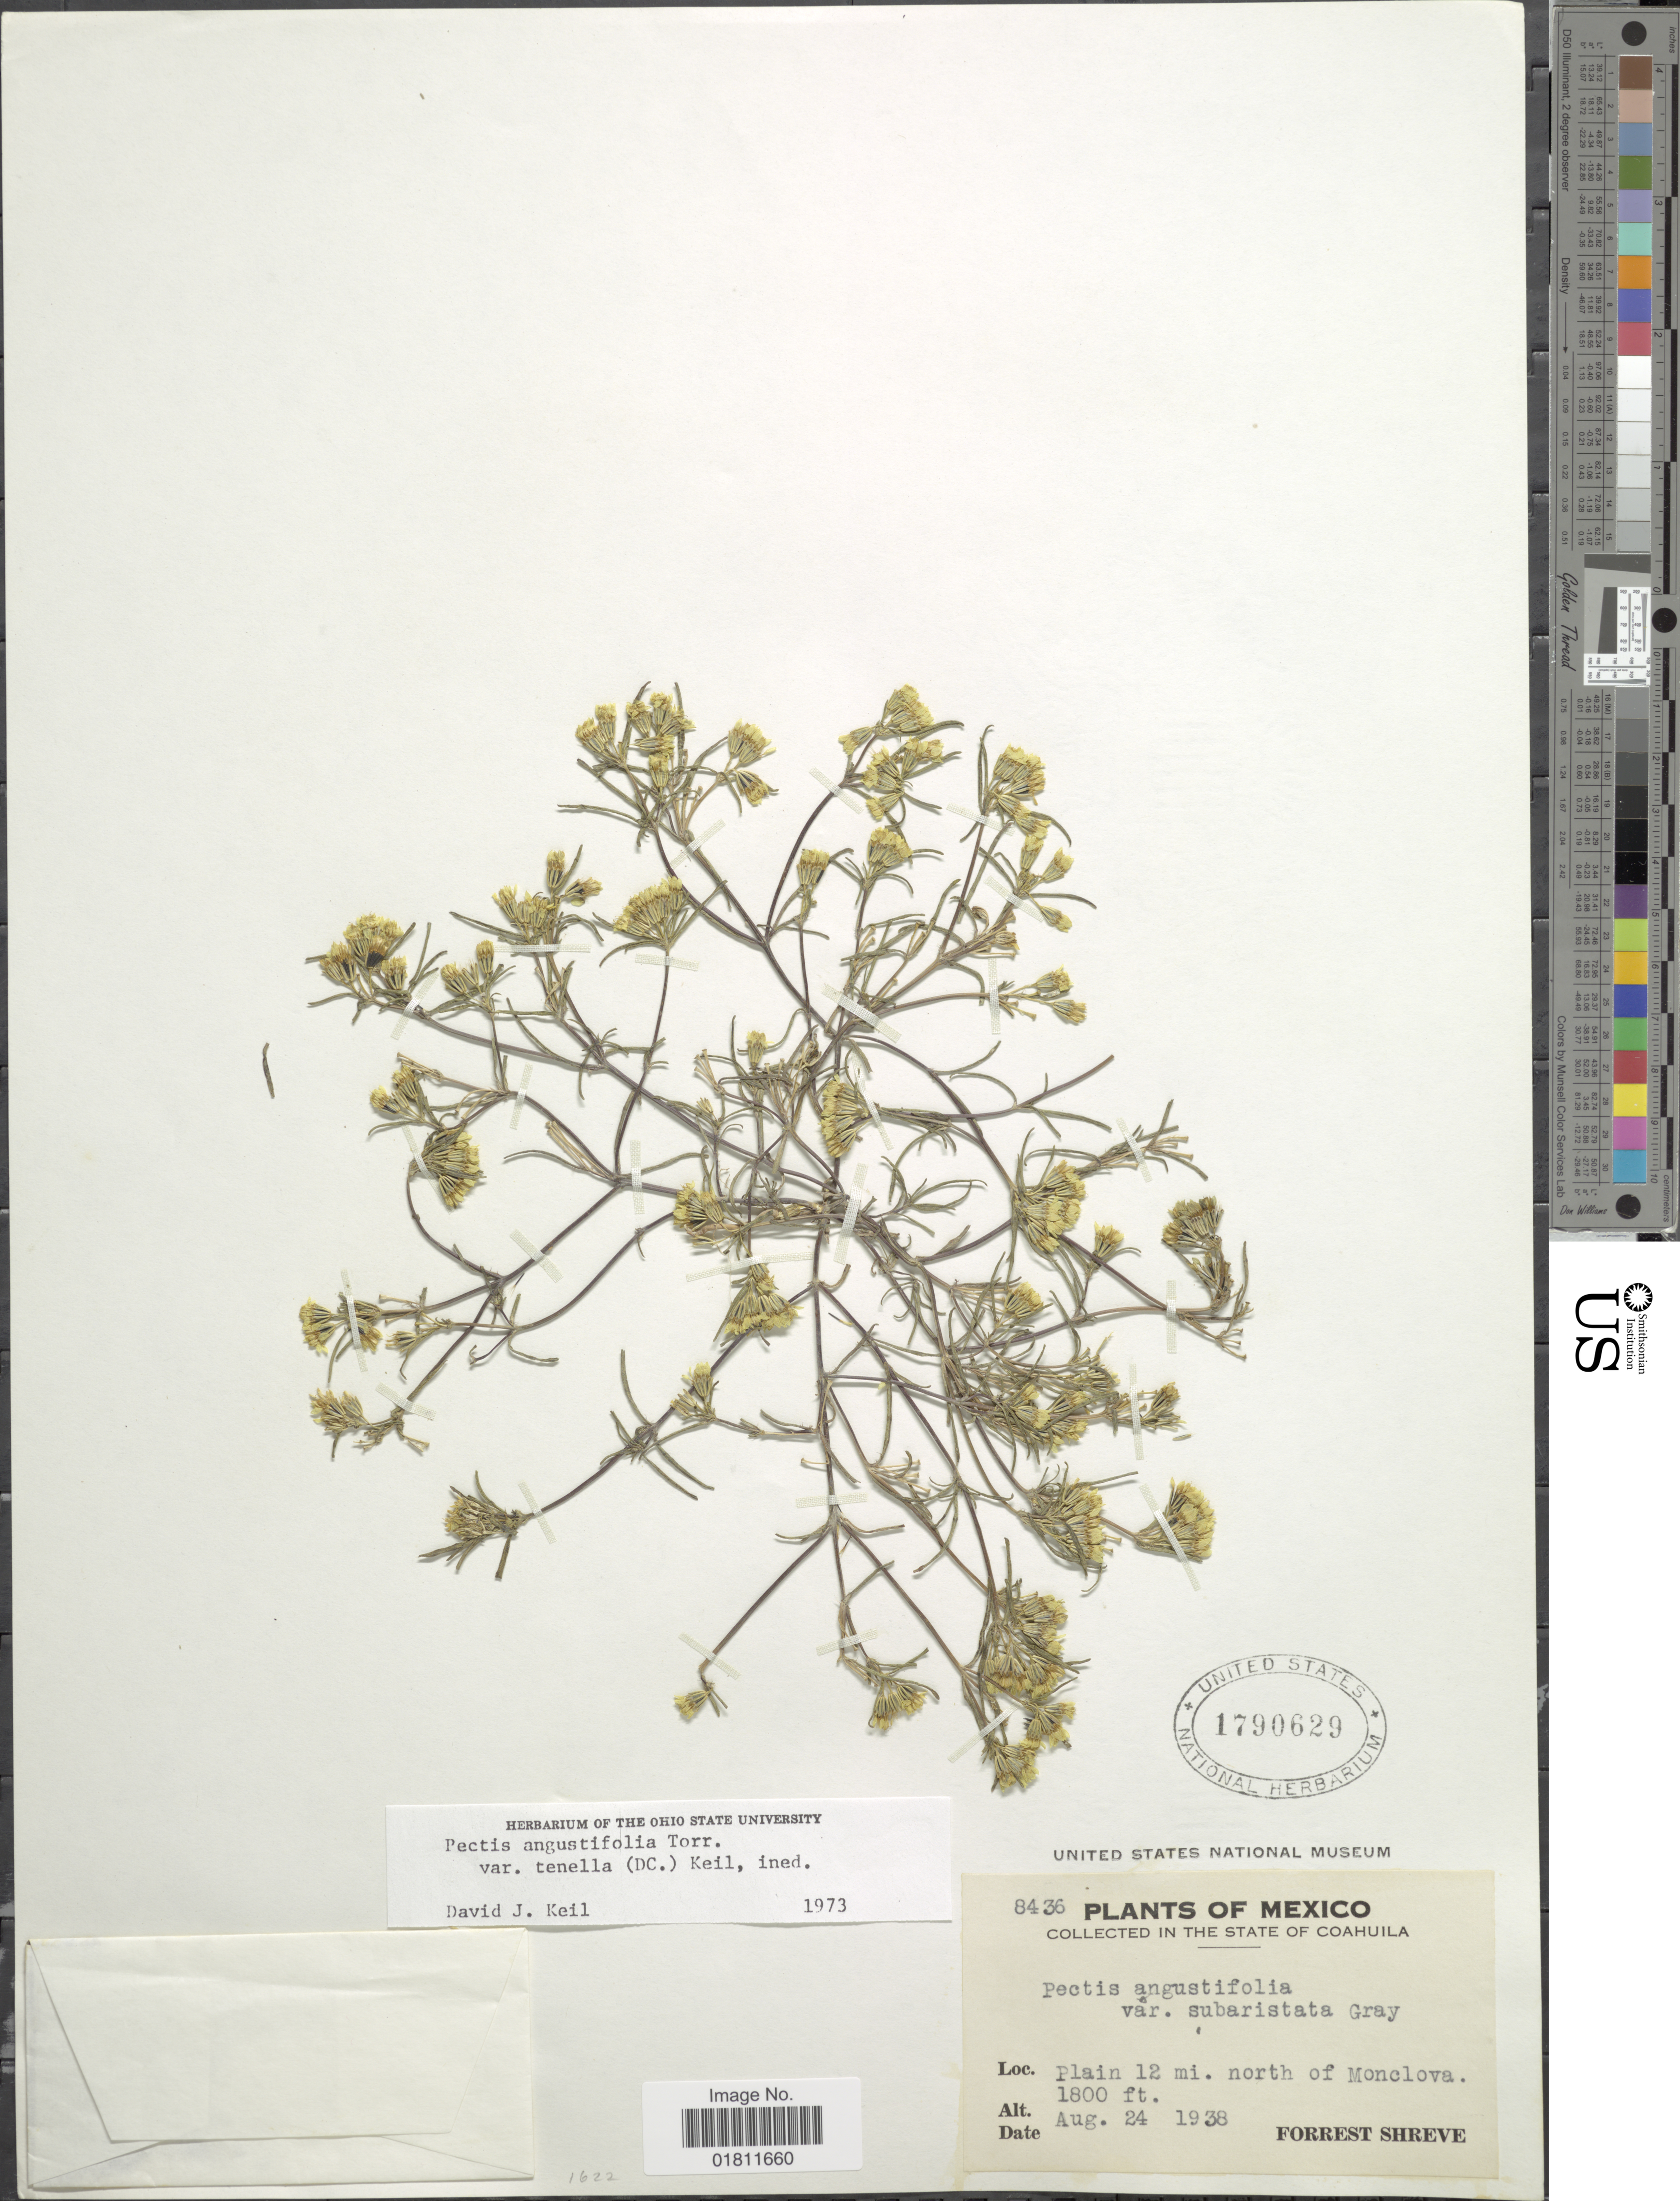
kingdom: Plantae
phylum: Tracheophyta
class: Magnoliopsida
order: Asterales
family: Asteraceae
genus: Pectis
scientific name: Pectis angustifolia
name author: Torr.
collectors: F. Shreve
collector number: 8436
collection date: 1938-08-24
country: Mexico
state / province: Coahuila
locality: State of Coahuila. Plain 12 mi. north of Monclova.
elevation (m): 549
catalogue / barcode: US 1790629